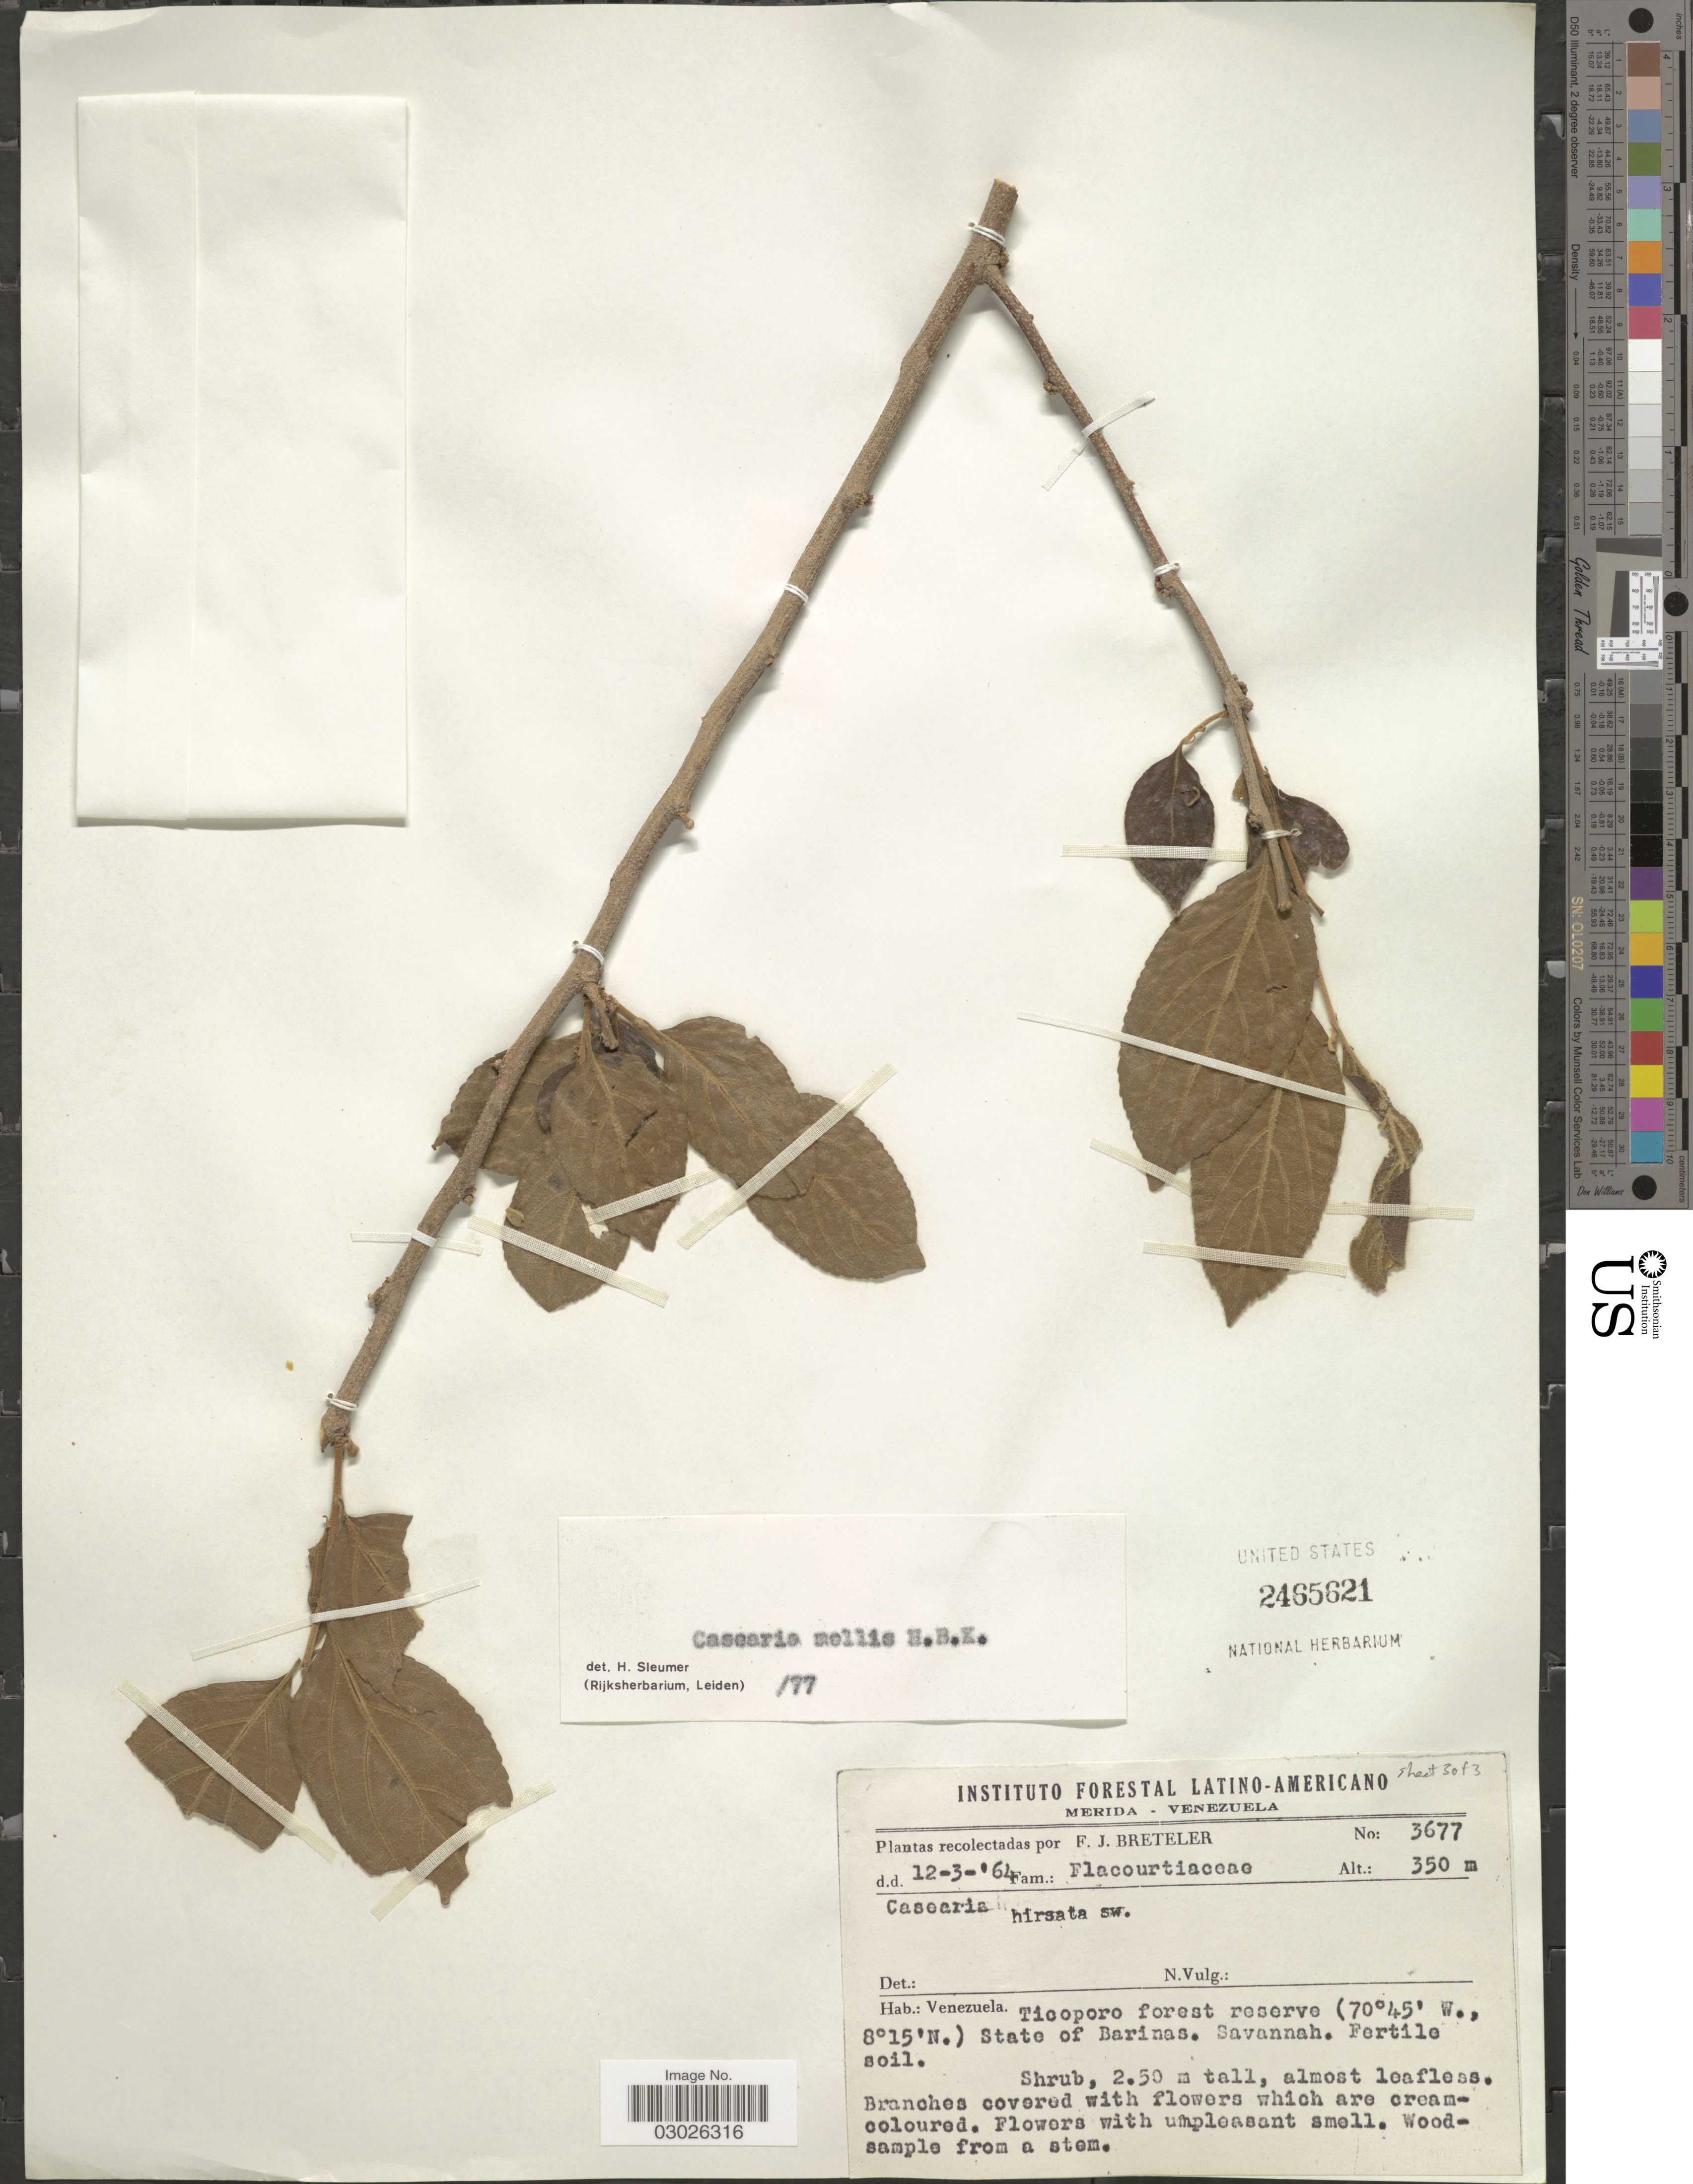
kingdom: Plantae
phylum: Tracheophyta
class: Magnoliopsida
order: Malpighiales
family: Salicaceae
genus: Casearia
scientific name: Casearia mollis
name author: Kunth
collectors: F. J. Breteler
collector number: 3677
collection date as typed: Transcribed d/m/y: 12/3/64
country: Venezuela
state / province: Barinas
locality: Ticoporo forest reserve. State of Barinas. Savannah.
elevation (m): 350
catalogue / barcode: US 2465621